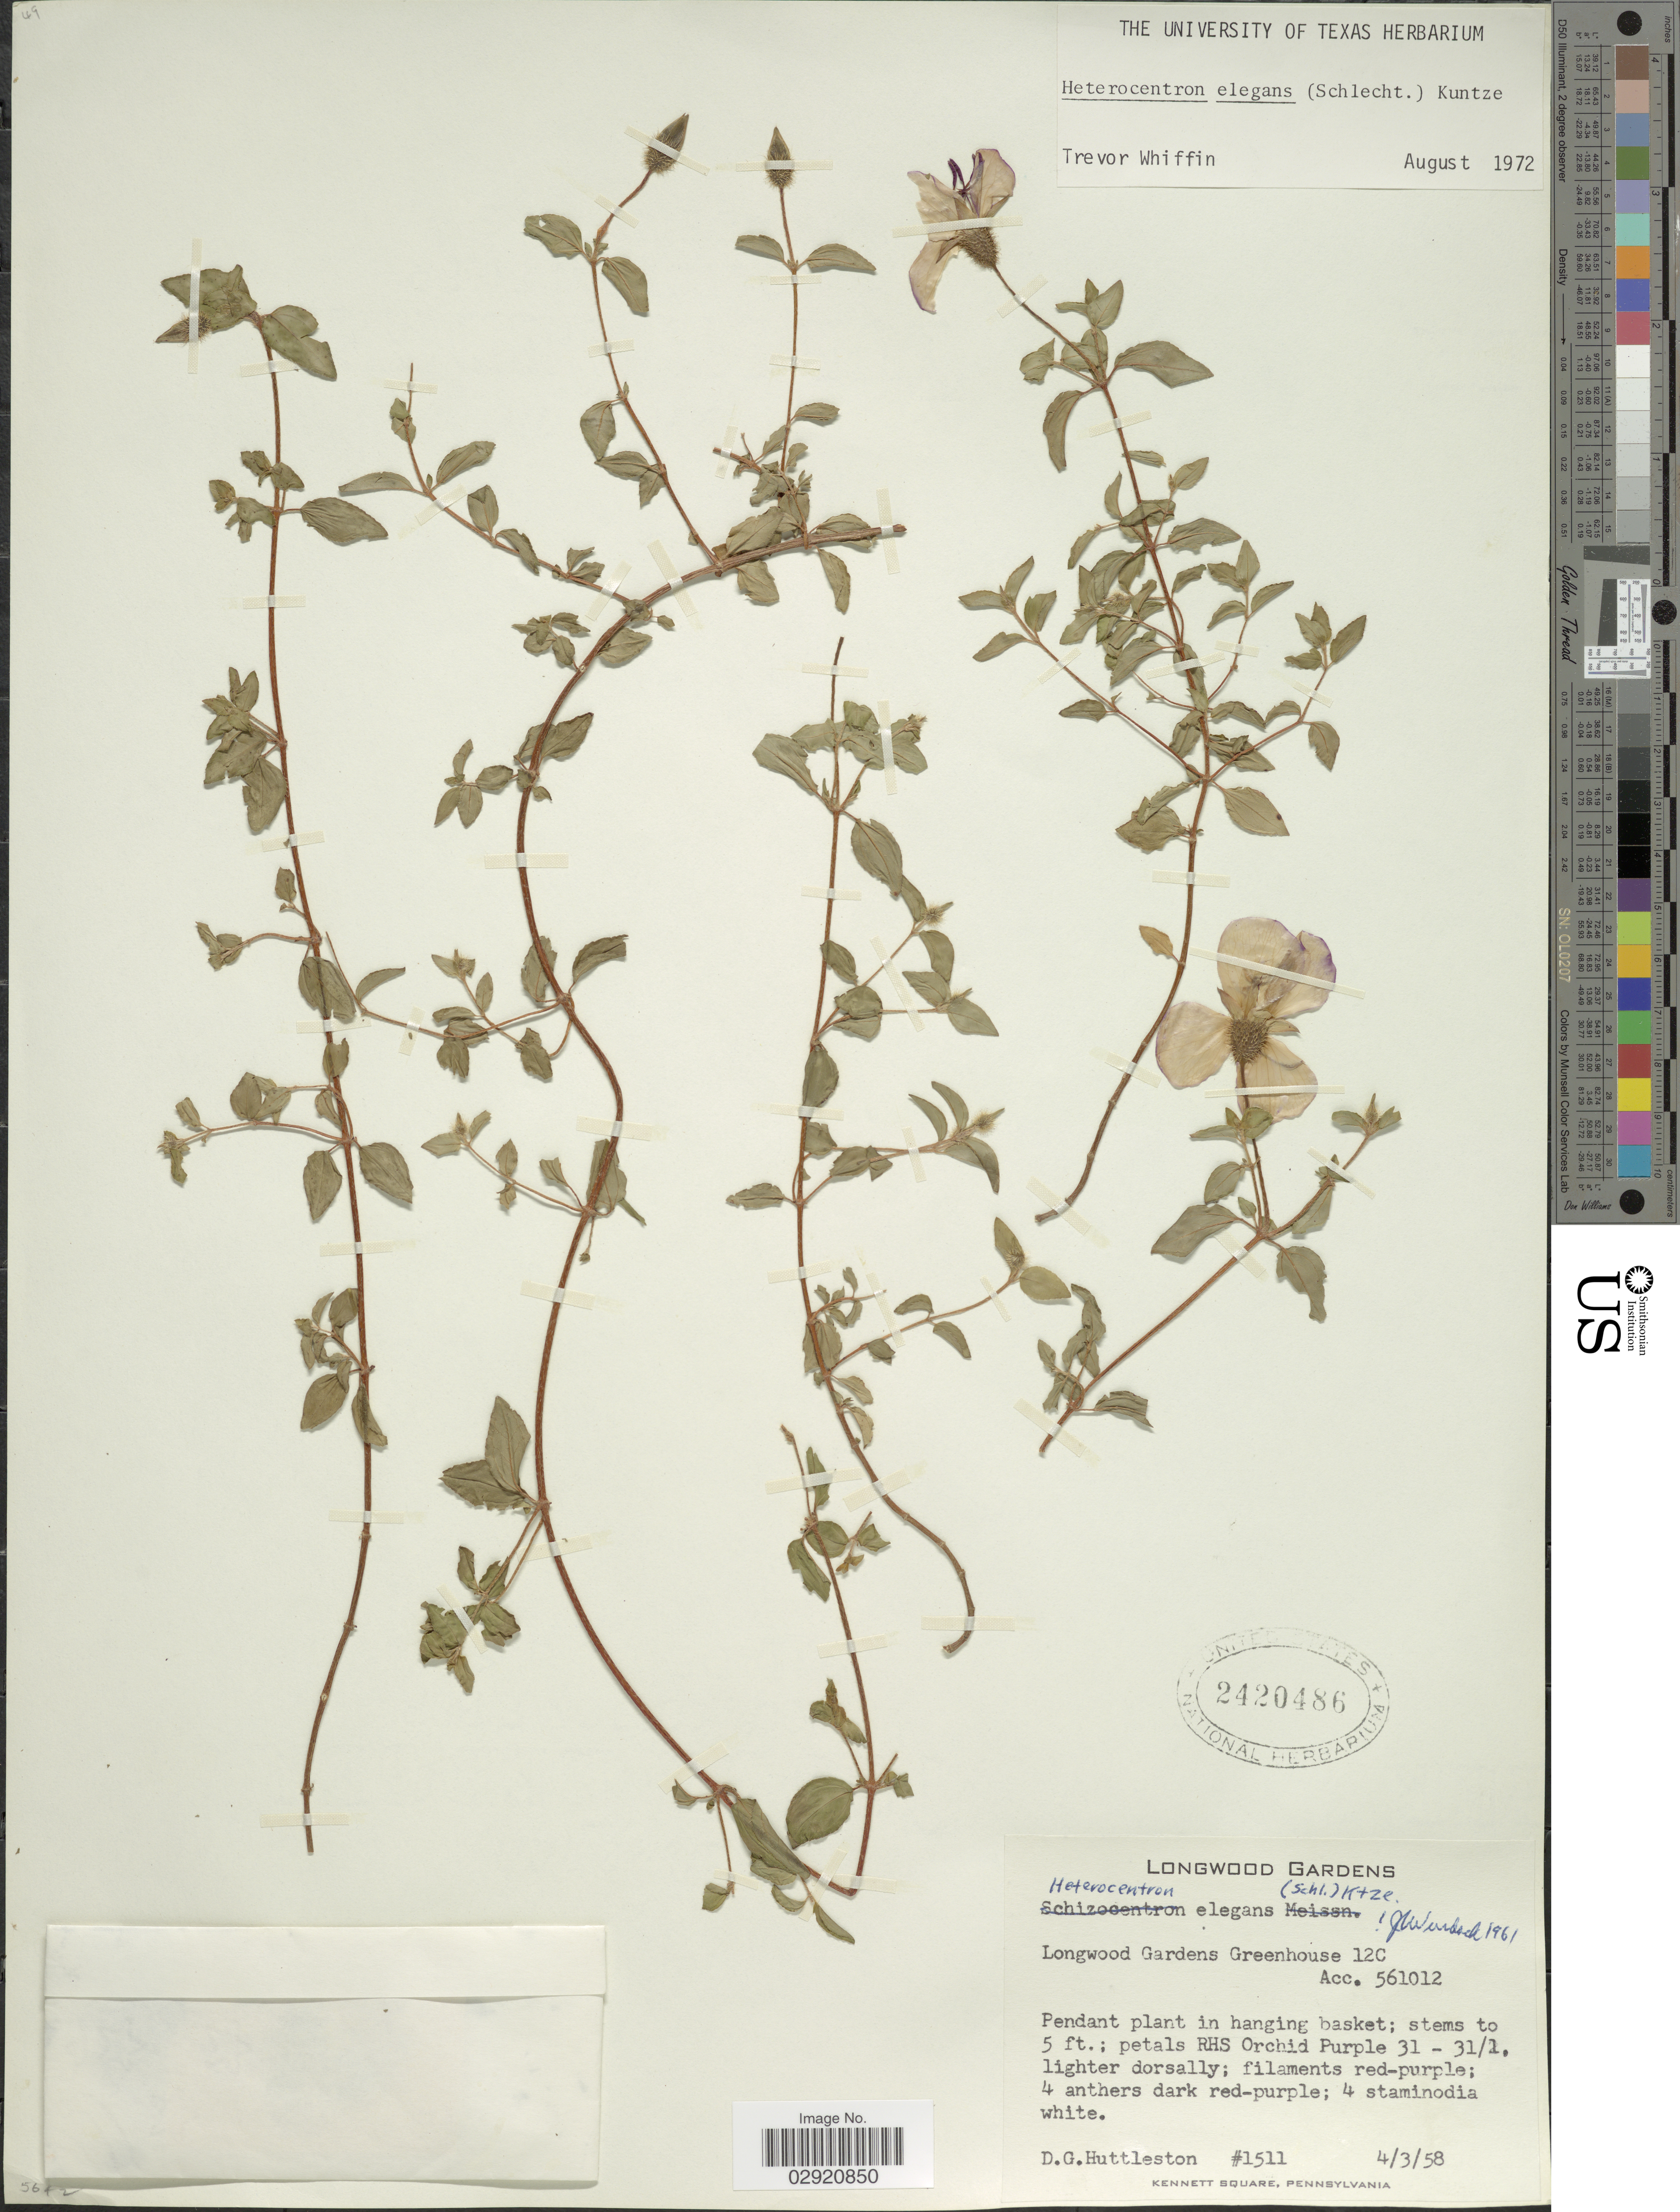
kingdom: Plantae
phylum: Tracheophyta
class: Magnoliopsida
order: Myrtales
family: Melastomataceae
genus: Heterocentron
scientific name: Heterocentron elegans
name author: (Schltdl.) Kuntze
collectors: D. G. Huttleston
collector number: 1511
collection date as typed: Transcribed d/m/y: 3/4/58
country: United States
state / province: Pennsylvania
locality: Longwood Gardens. Longwood Gardens Greenhouse 12C. Kennett Square.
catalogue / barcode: US 2420486